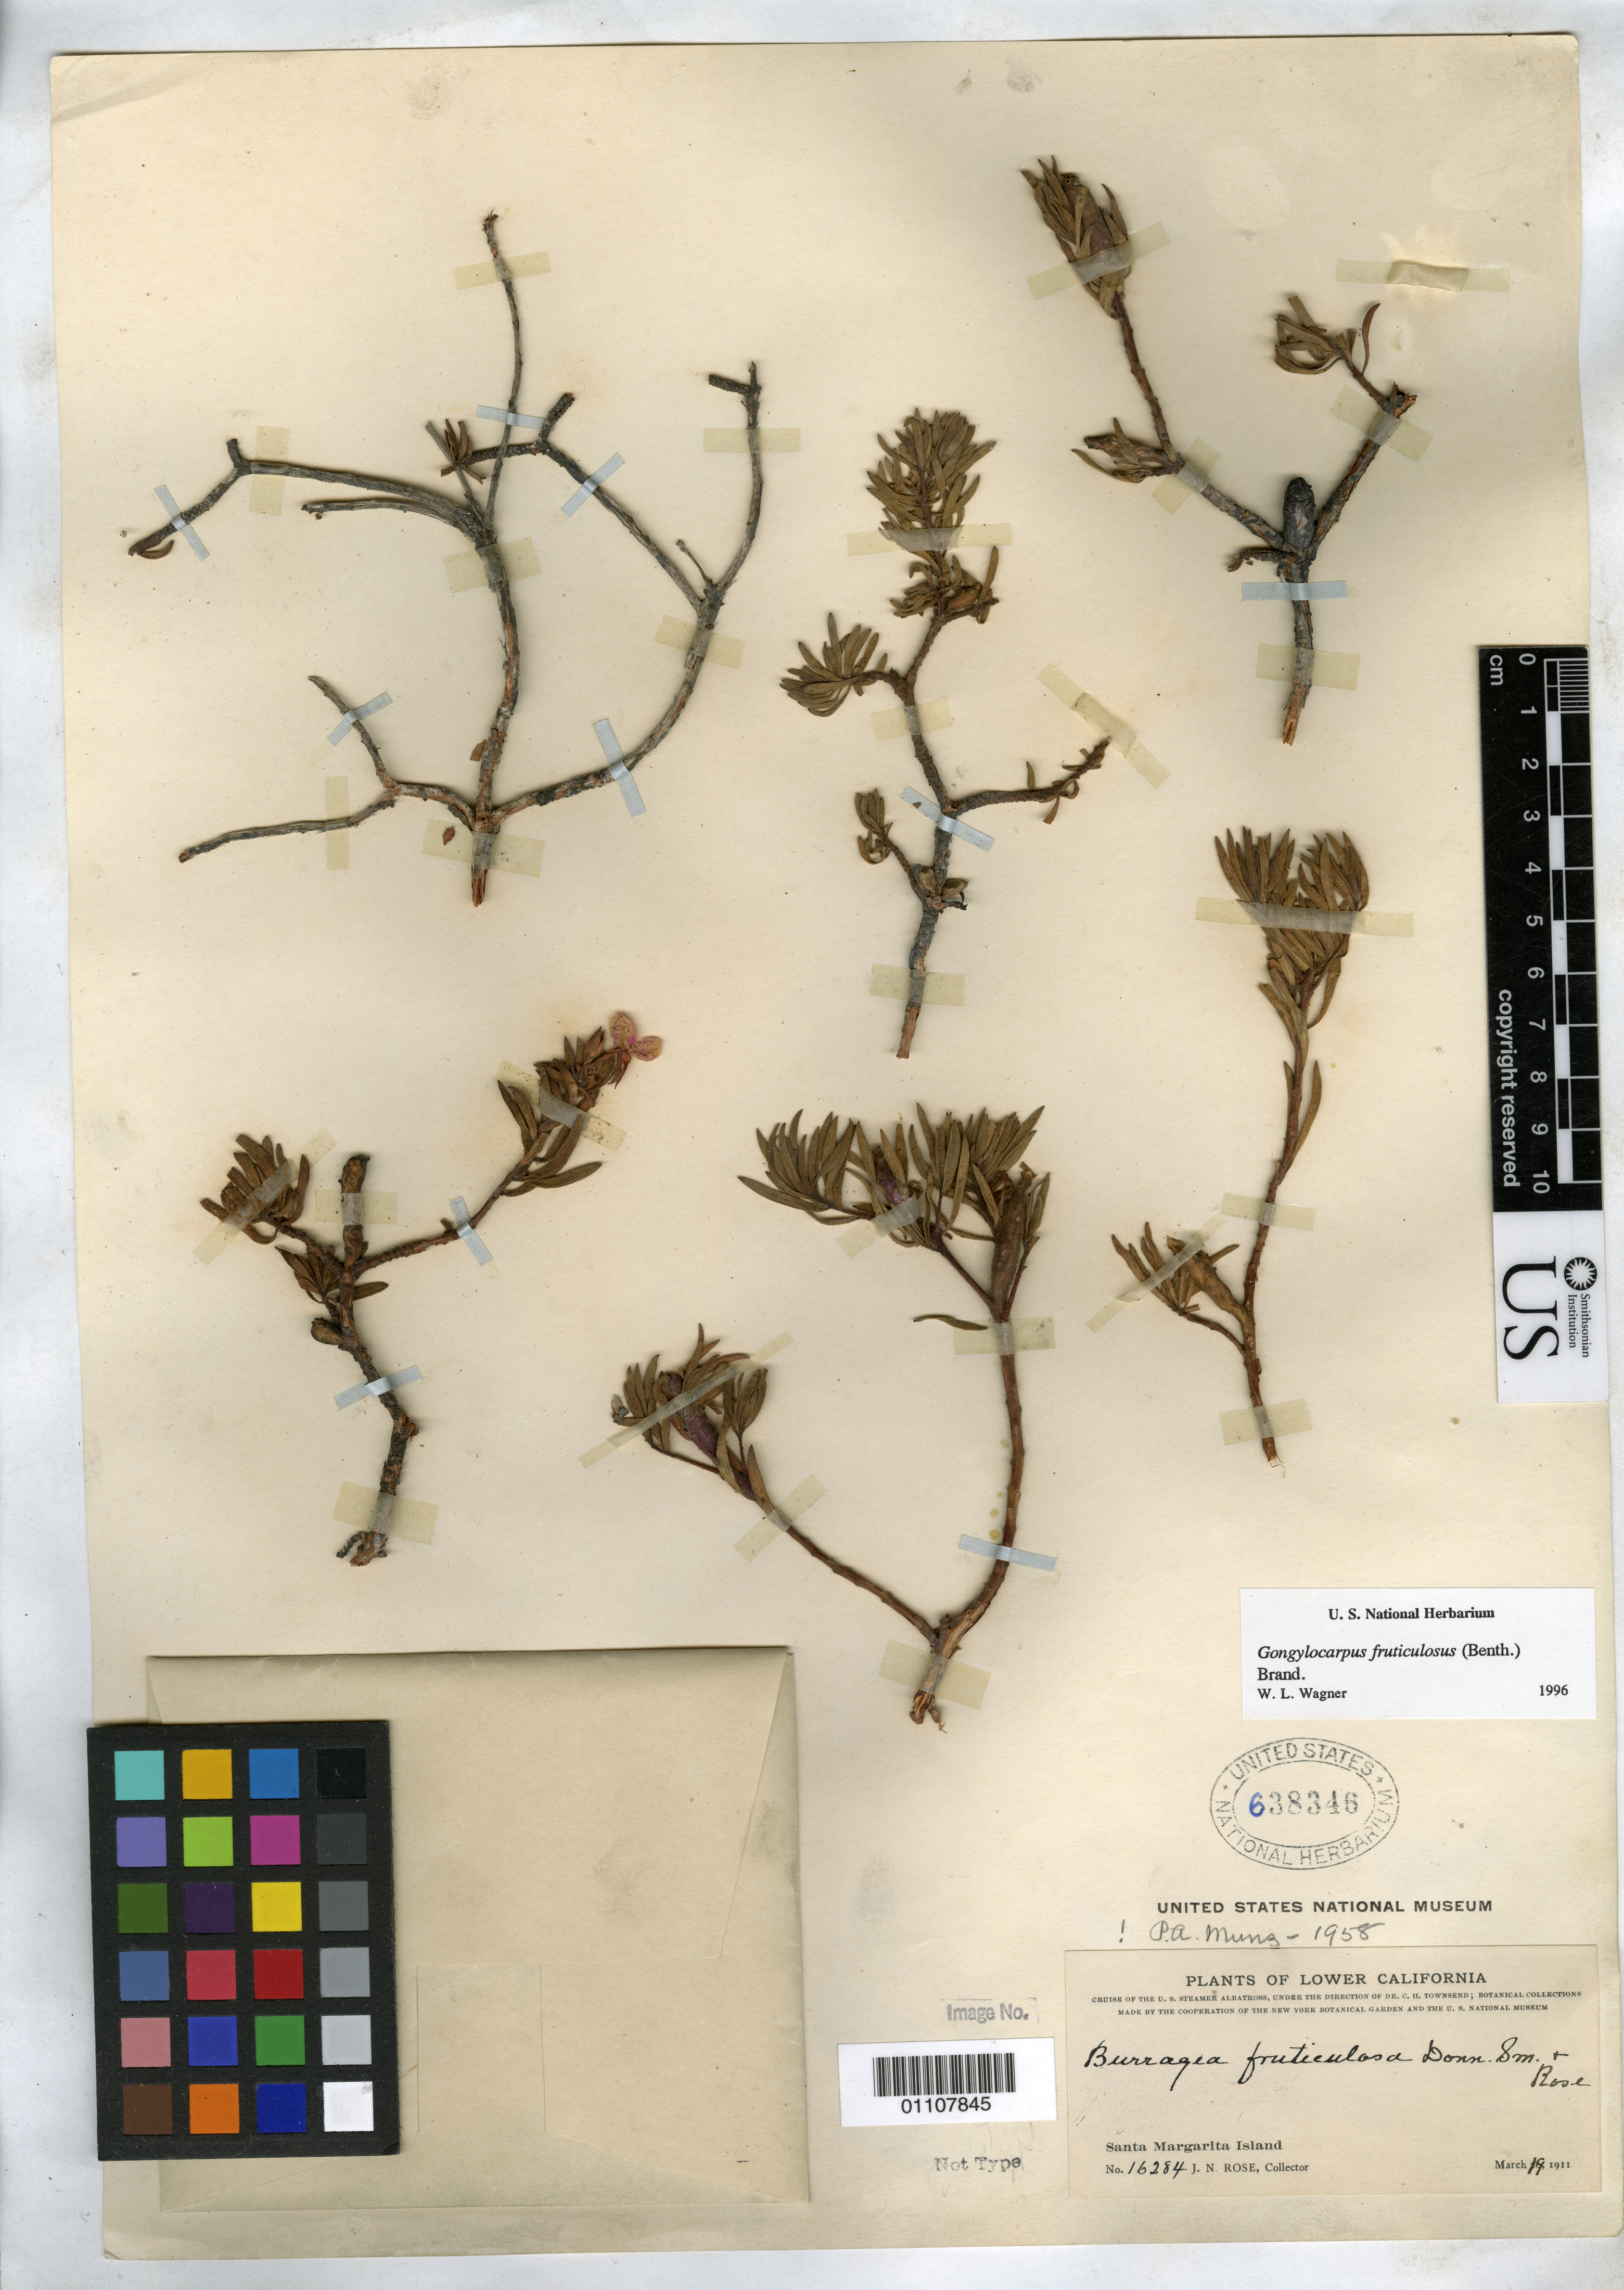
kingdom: Plantae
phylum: Tracheophyta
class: Magnoliopsida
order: Myrtales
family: Onagraceae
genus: Gongylocarpus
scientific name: Gongylocarpus fruticulosus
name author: (Benth.) K. Brandegee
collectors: J. N. Rose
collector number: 16284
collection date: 1911-03-19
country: United States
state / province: California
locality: Santa Margarita Island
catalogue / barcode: US 638346